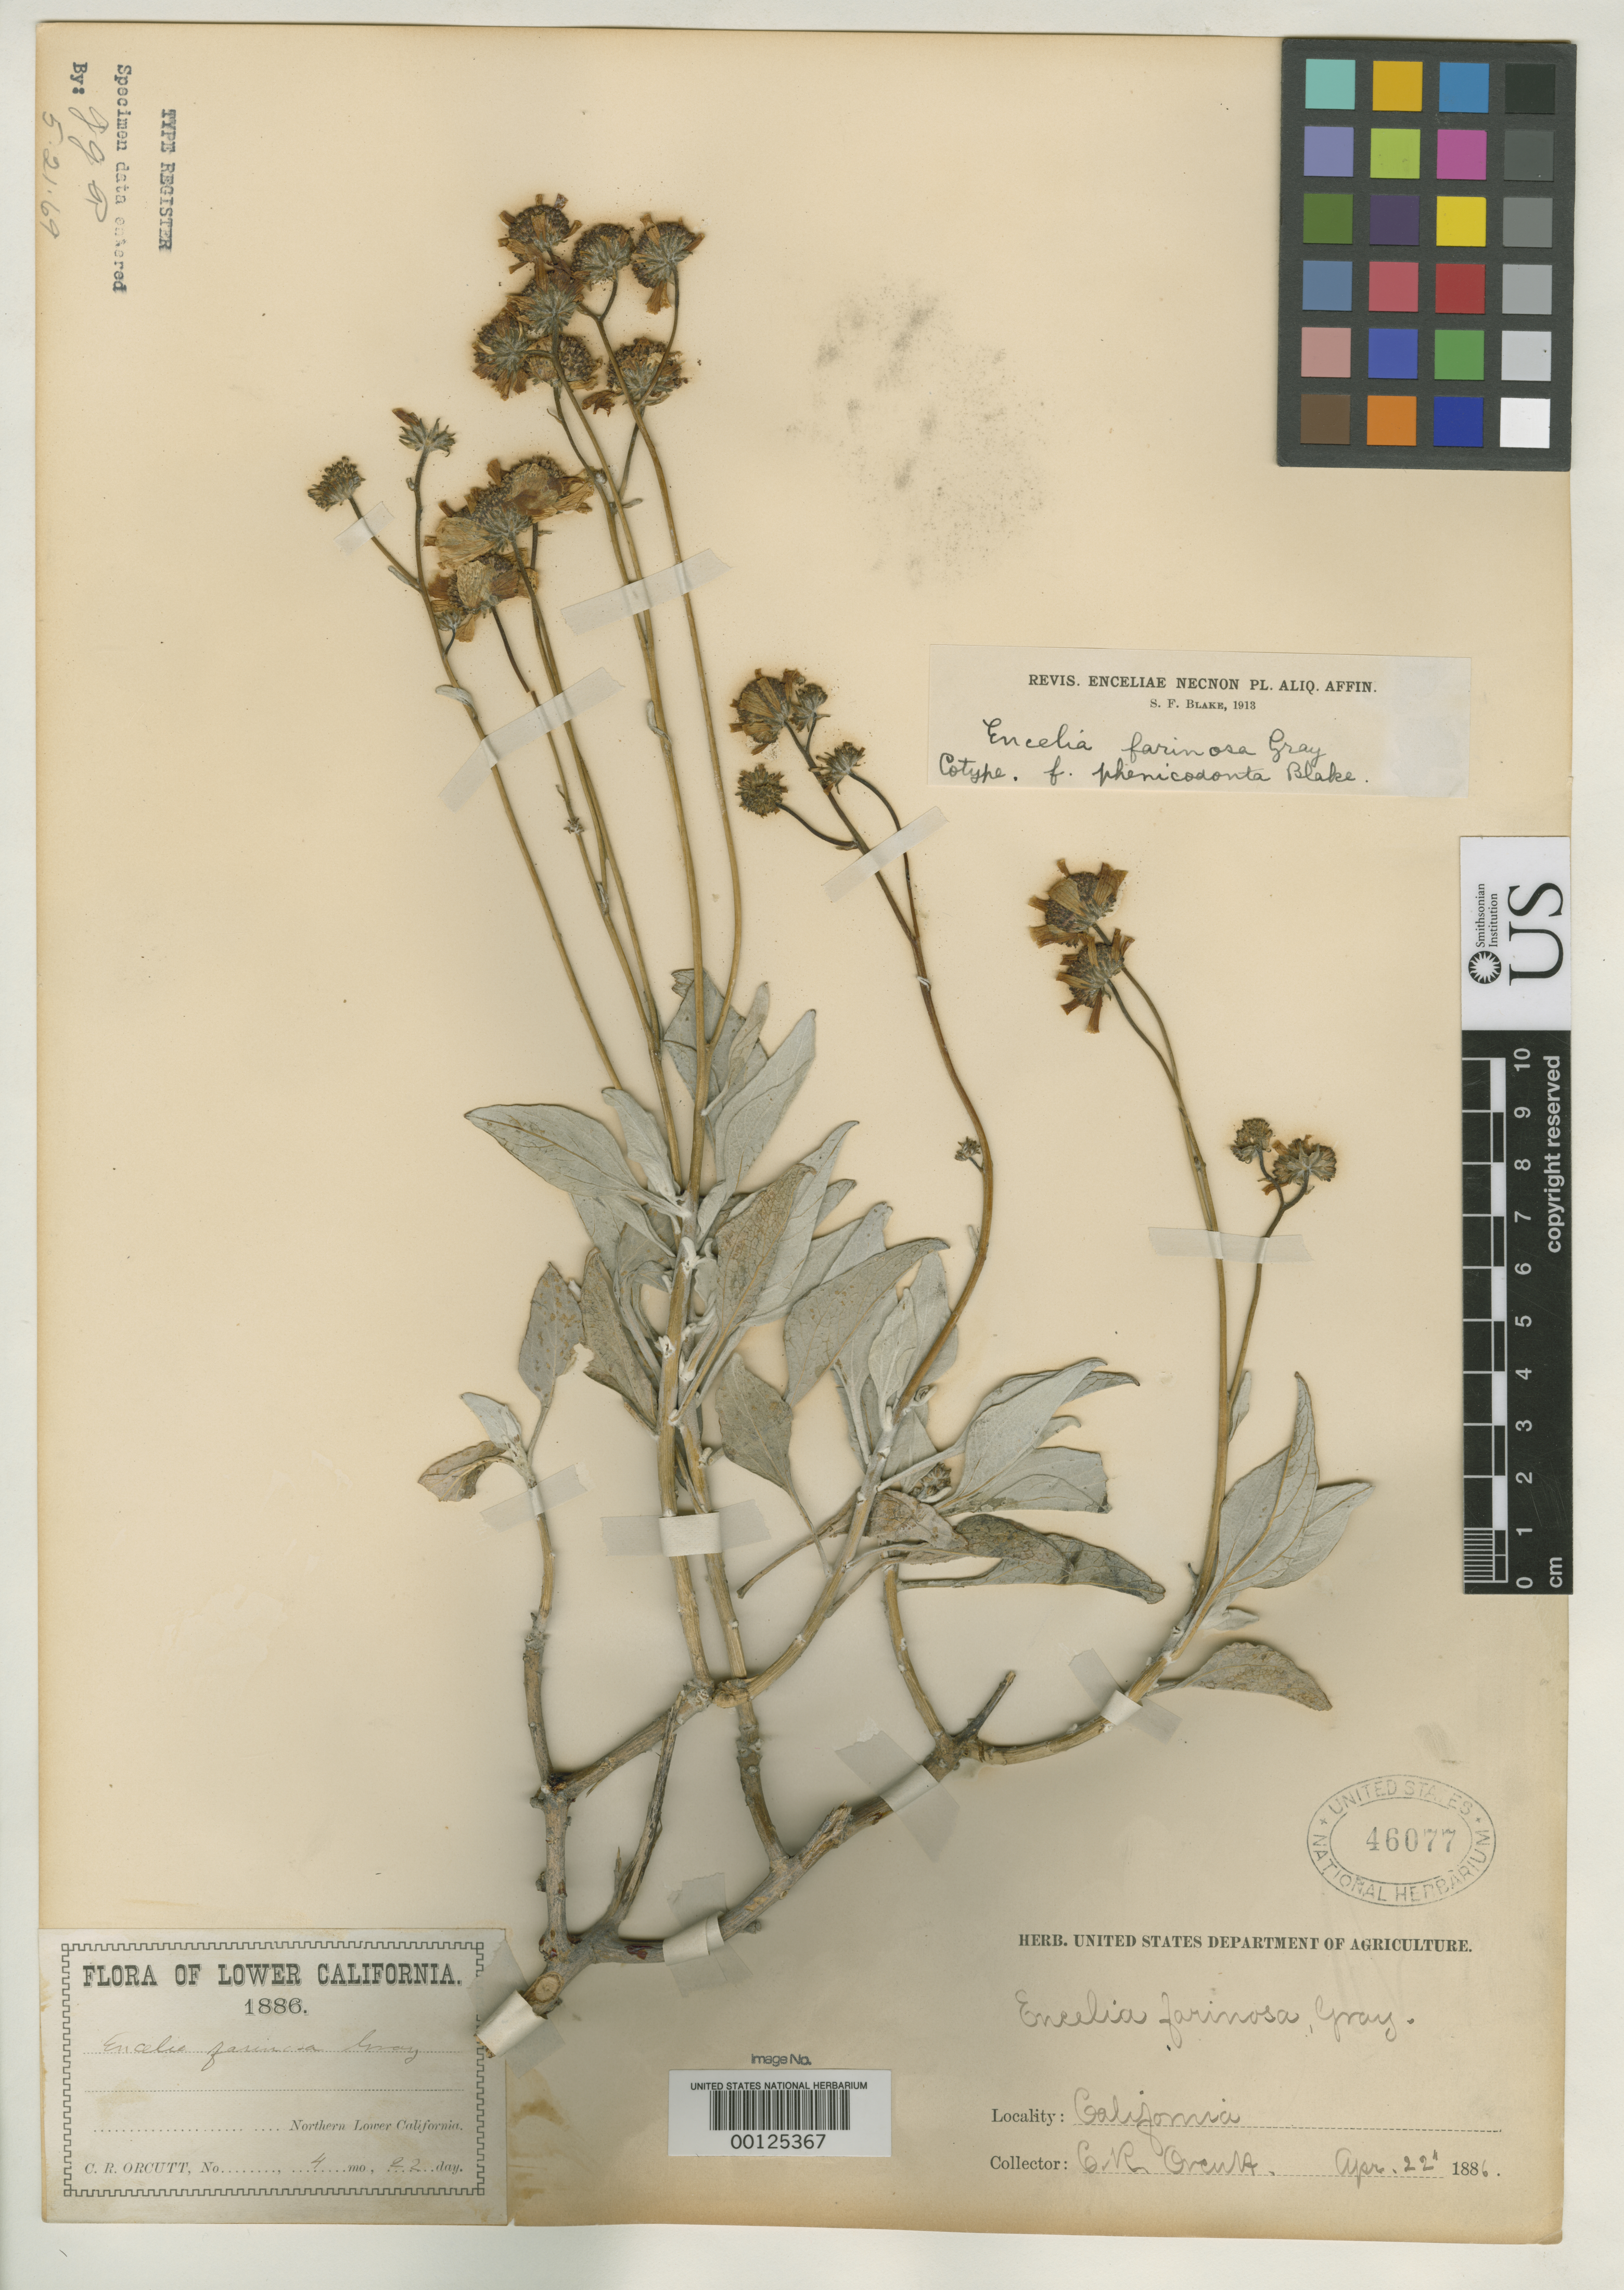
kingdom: Plantae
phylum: Tracheophyta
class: Magnoliopsida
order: Asterales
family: Asteraceae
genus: Encelia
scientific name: Encelia farinosa f. phenicodonta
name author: S.F. Blake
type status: Syntype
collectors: C. R. Orcutt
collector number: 1341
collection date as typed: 22 Apr 1886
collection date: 1886-04-22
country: Mexico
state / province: Baja California Norte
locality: San Quintin.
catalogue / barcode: US 46077